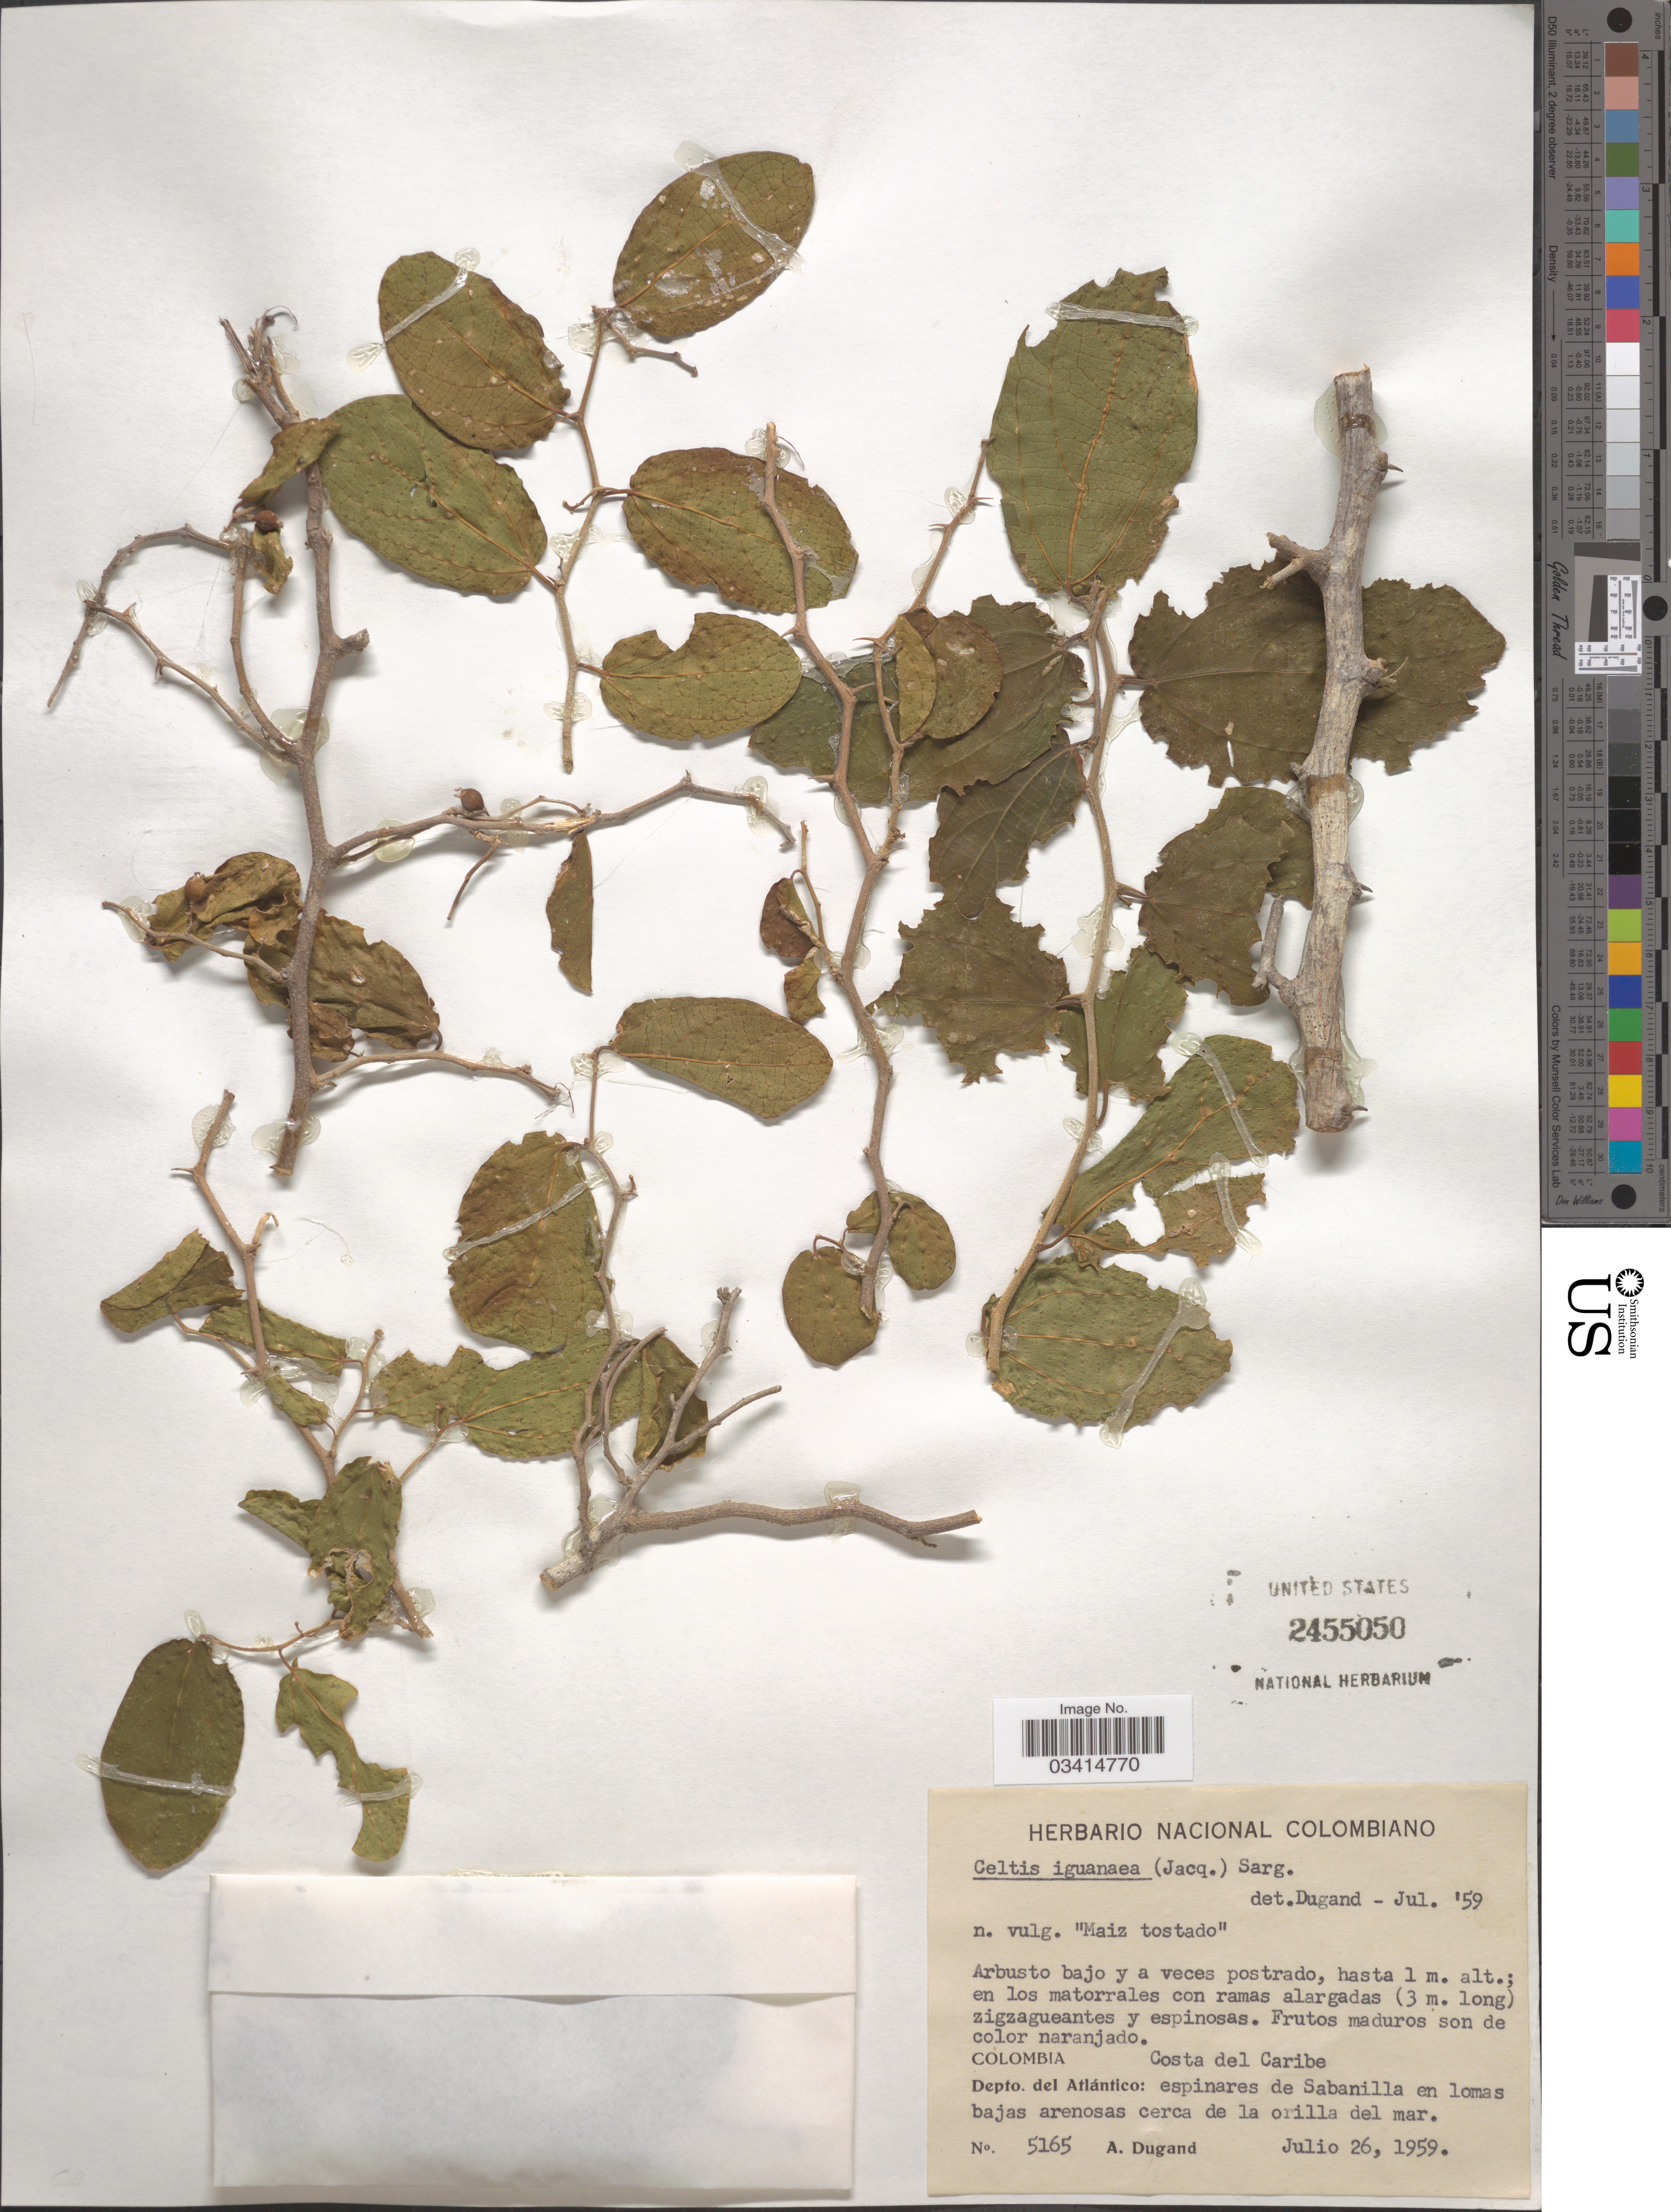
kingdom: Plantae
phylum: Tracheophyta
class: Magnoliopsida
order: Rosales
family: Cannabaceae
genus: Celtis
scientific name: Celtis iguanaea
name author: (Jacq.) Sarg.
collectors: A. Dugand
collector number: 5165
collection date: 1959-07-26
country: Colombia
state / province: Atlántico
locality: Costa del Caribe. Depto. del Atlántico: espinares de Sabanilla en lomas bajas arenosas cerca de la orilla del mar.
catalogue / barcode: US 2455050